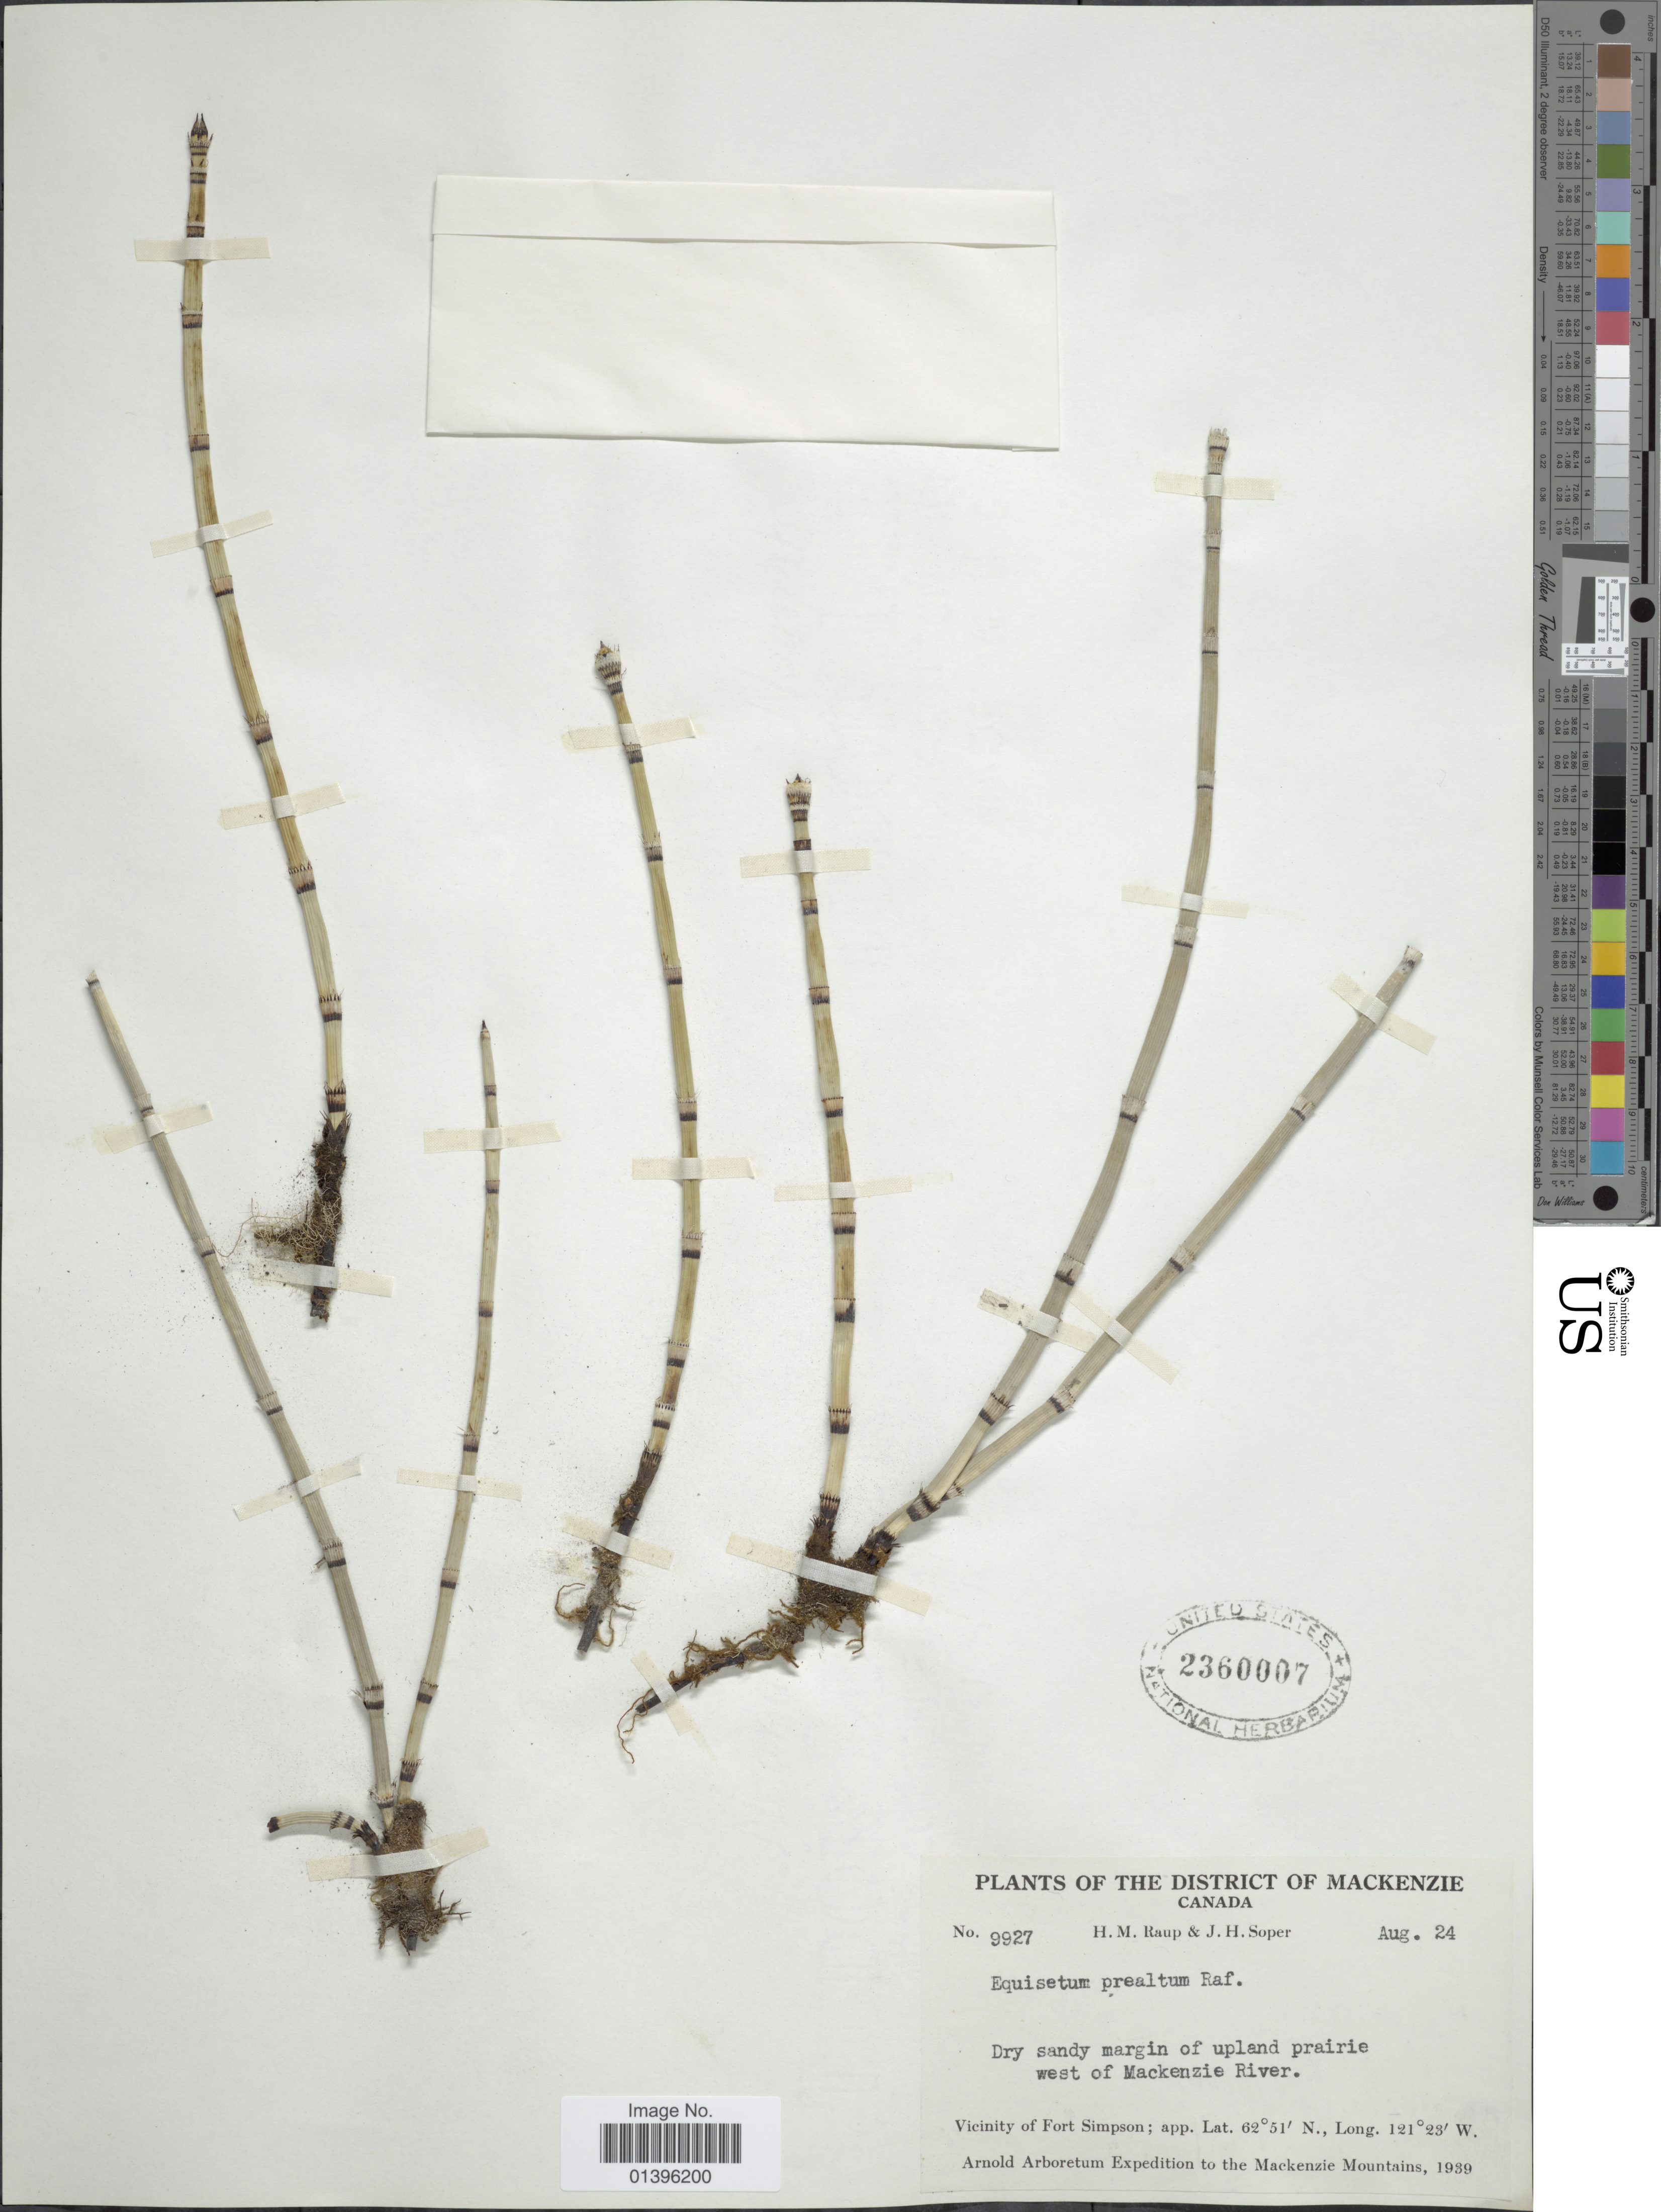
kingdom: Plantae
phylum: Tracheophyta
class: Polypodiopsida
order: Equisetales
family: Equisetaceae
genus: Equisetum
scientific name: Equisetum hyemale var. affine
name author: (Engelm.) A.A. Eaton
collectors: H. Raup & J. H. Soper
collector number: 9927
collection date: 1939-08-24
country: Canada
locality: District of Mackenzie. Dry sandy margin of upland prairie west of Mackenzie River. Vicinity of Fort Simpson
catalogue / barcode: US 2360007